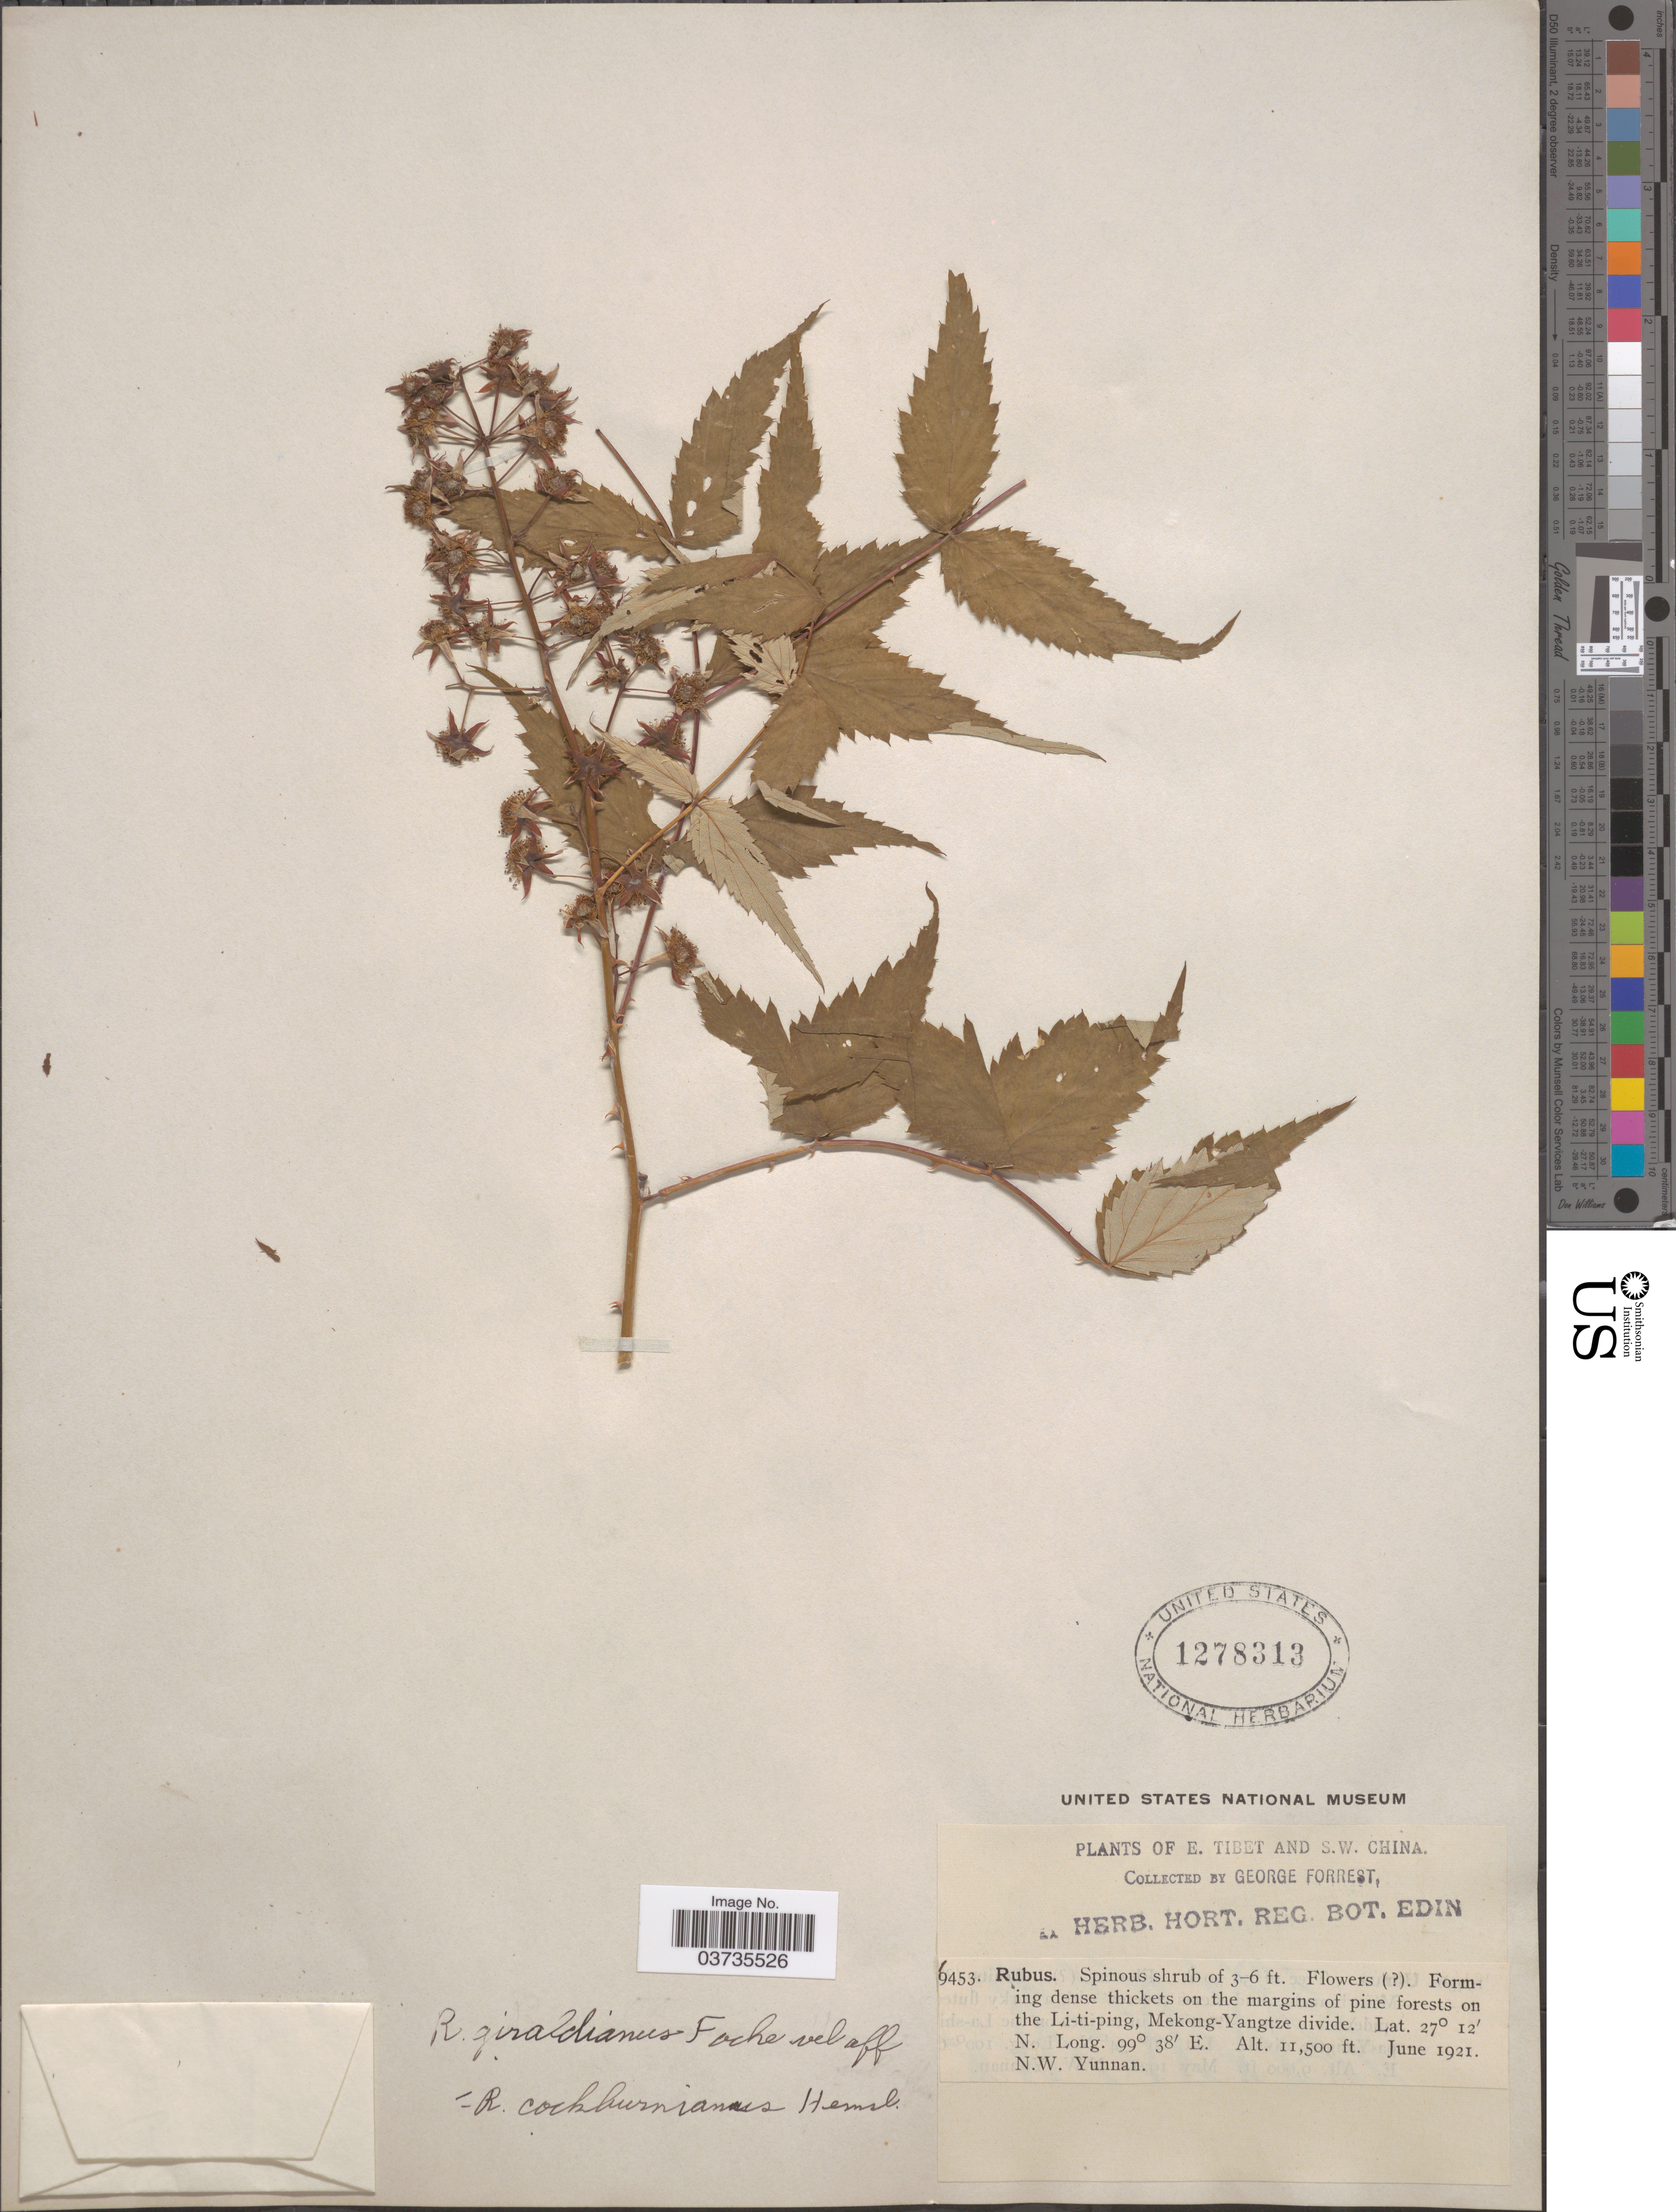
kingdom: Plantae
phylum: Tracheophyta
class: Magnoliopsida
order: Rosales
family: Rosaceae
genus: Rubus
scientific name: Rubus cockburnianus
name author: Hemsl.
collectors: G. Forrest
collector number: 9453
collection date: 1921-06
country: China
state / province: Yunnan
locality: S.W. China. On the Li-ti-ping, Mekong-Yangtze divide. N.W. Yunnan.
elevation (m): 3505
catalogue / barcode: US 1278313